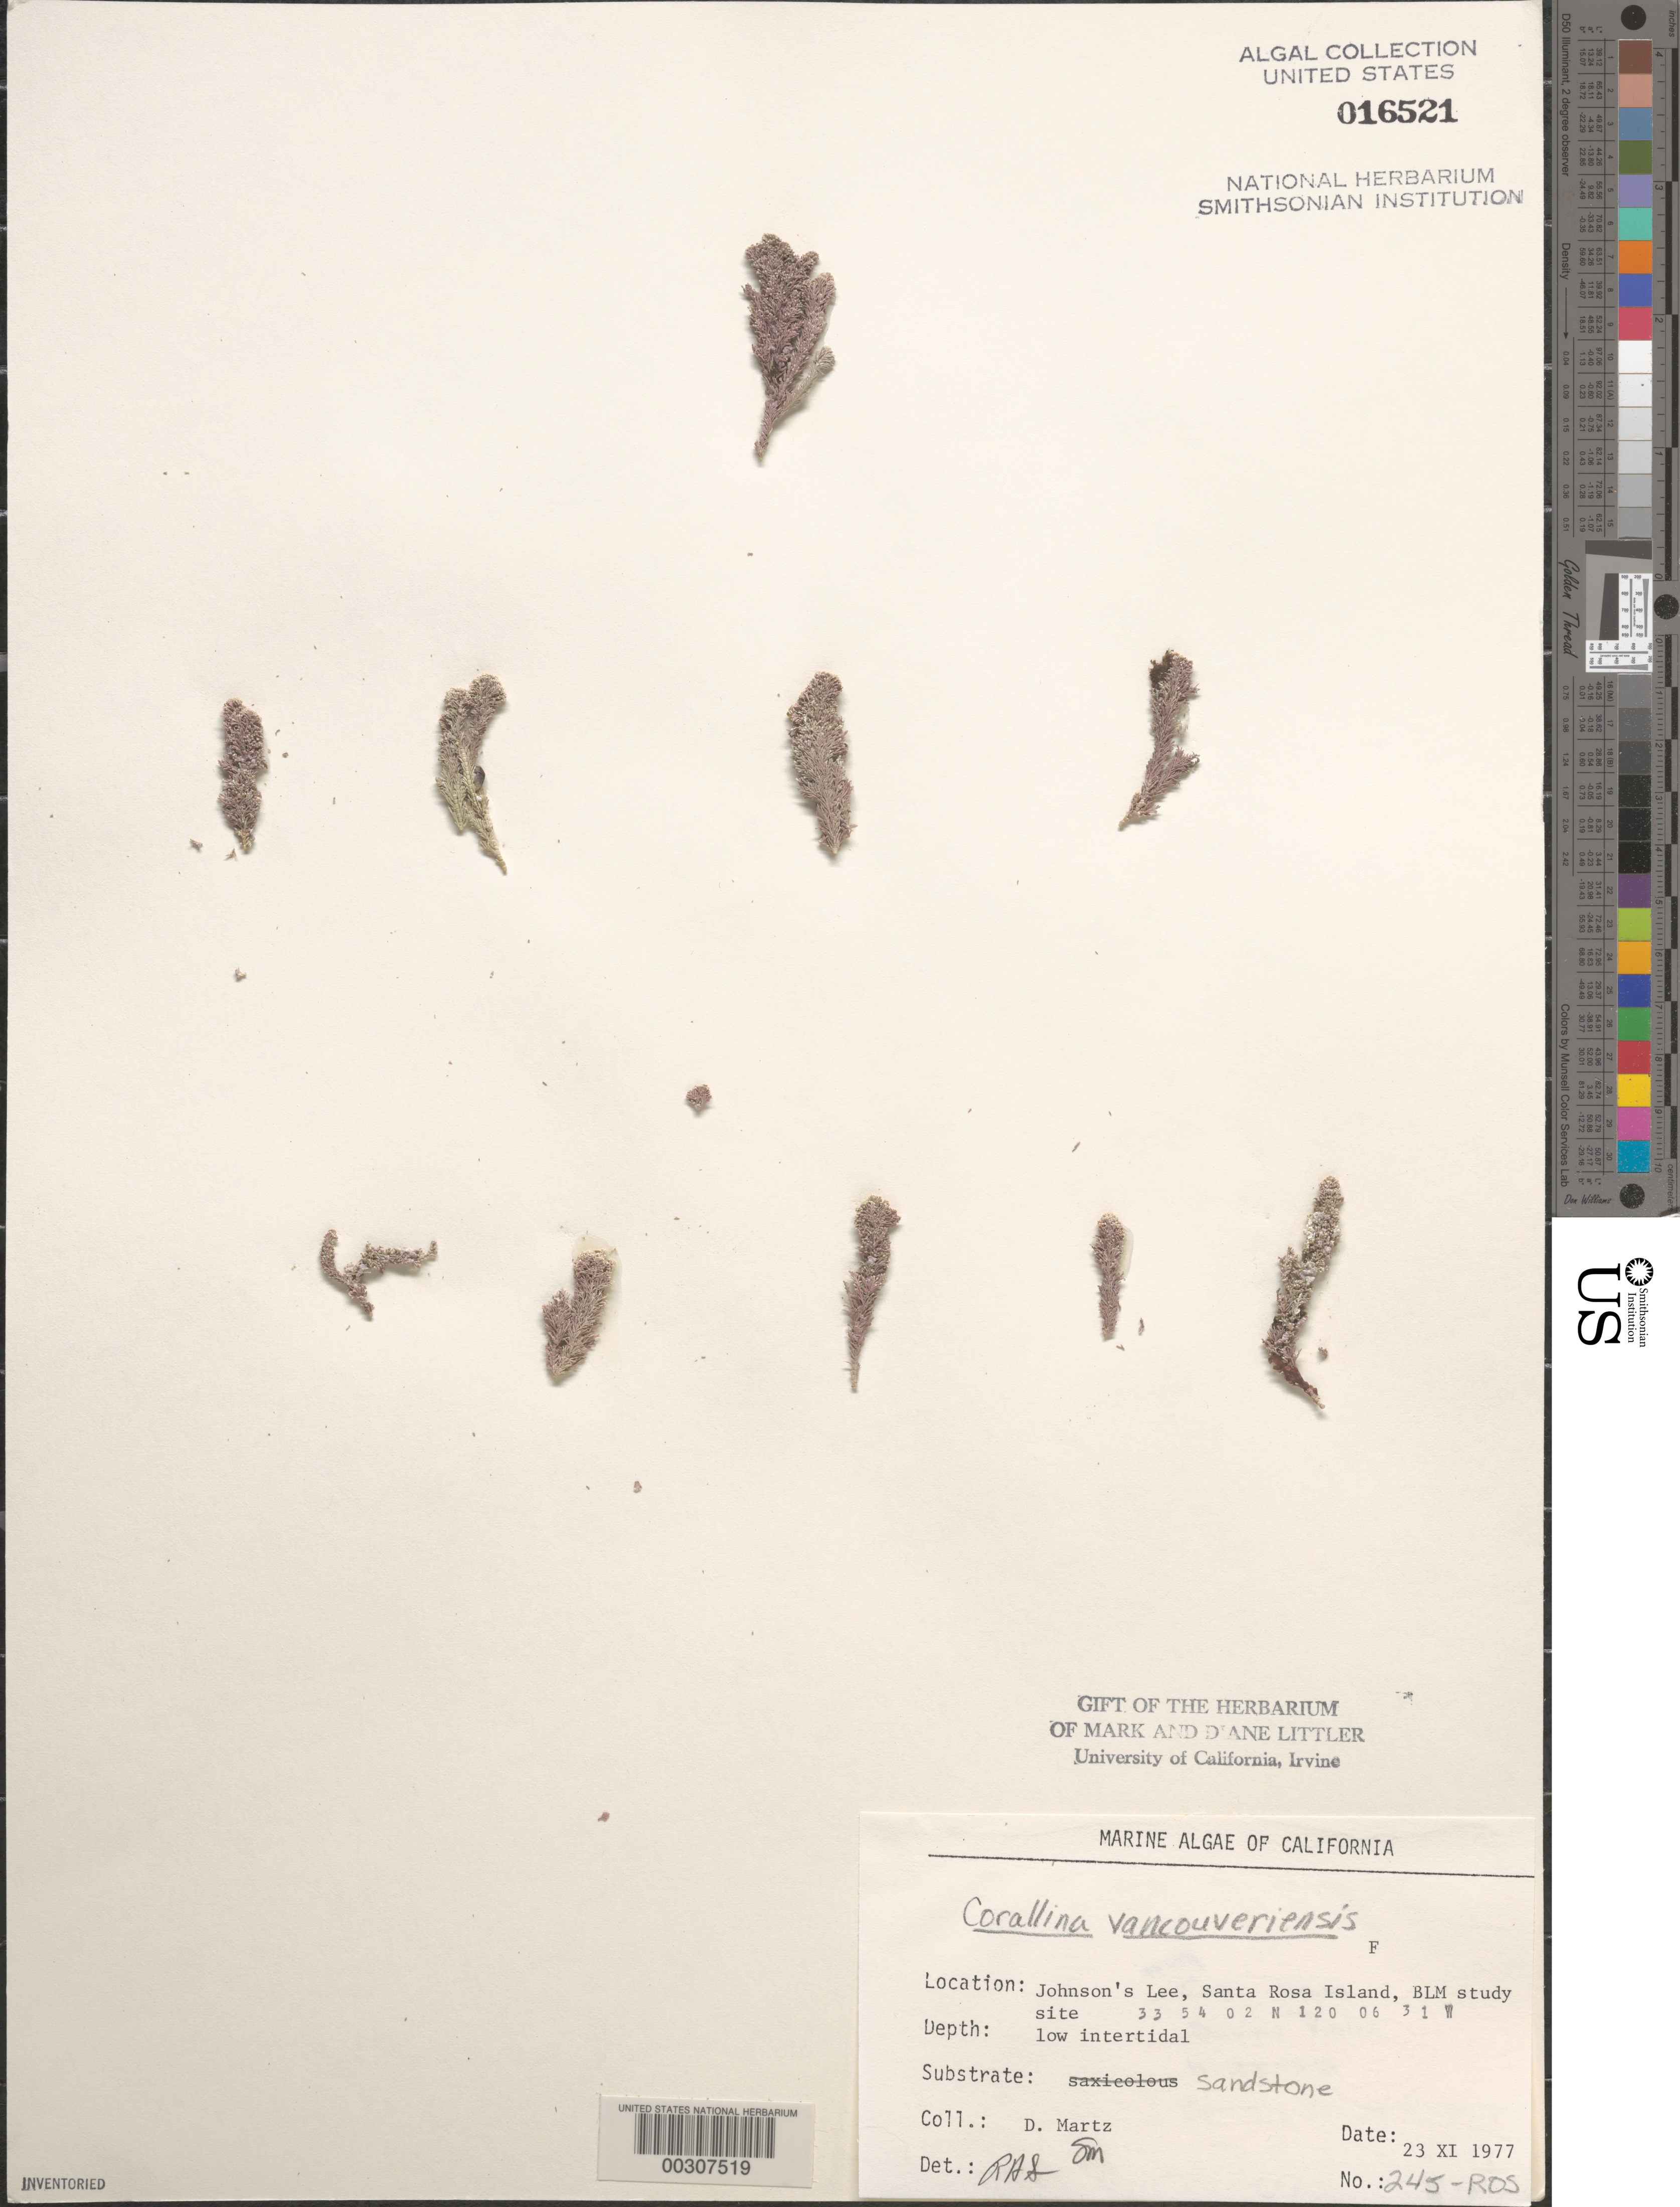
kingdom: Plantae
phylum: Rhodophyta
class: Florideophyceae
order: Corallinales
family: Corallinaceae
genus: Corallina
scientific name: Corallina vancouveriensis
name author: Yendo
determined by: Sims, Robert H.; Murray, S. N.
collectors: D. Martz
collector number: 245-ros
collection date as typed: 23 Nov 1977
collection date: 1977-11-23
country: United States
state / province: California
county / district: Santa Barbara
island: Santa Rosa Island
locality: Johnson's Lee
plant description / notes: BLM-SOCALBIGHT Rocky Intertidal Survey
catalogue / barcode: US 16521